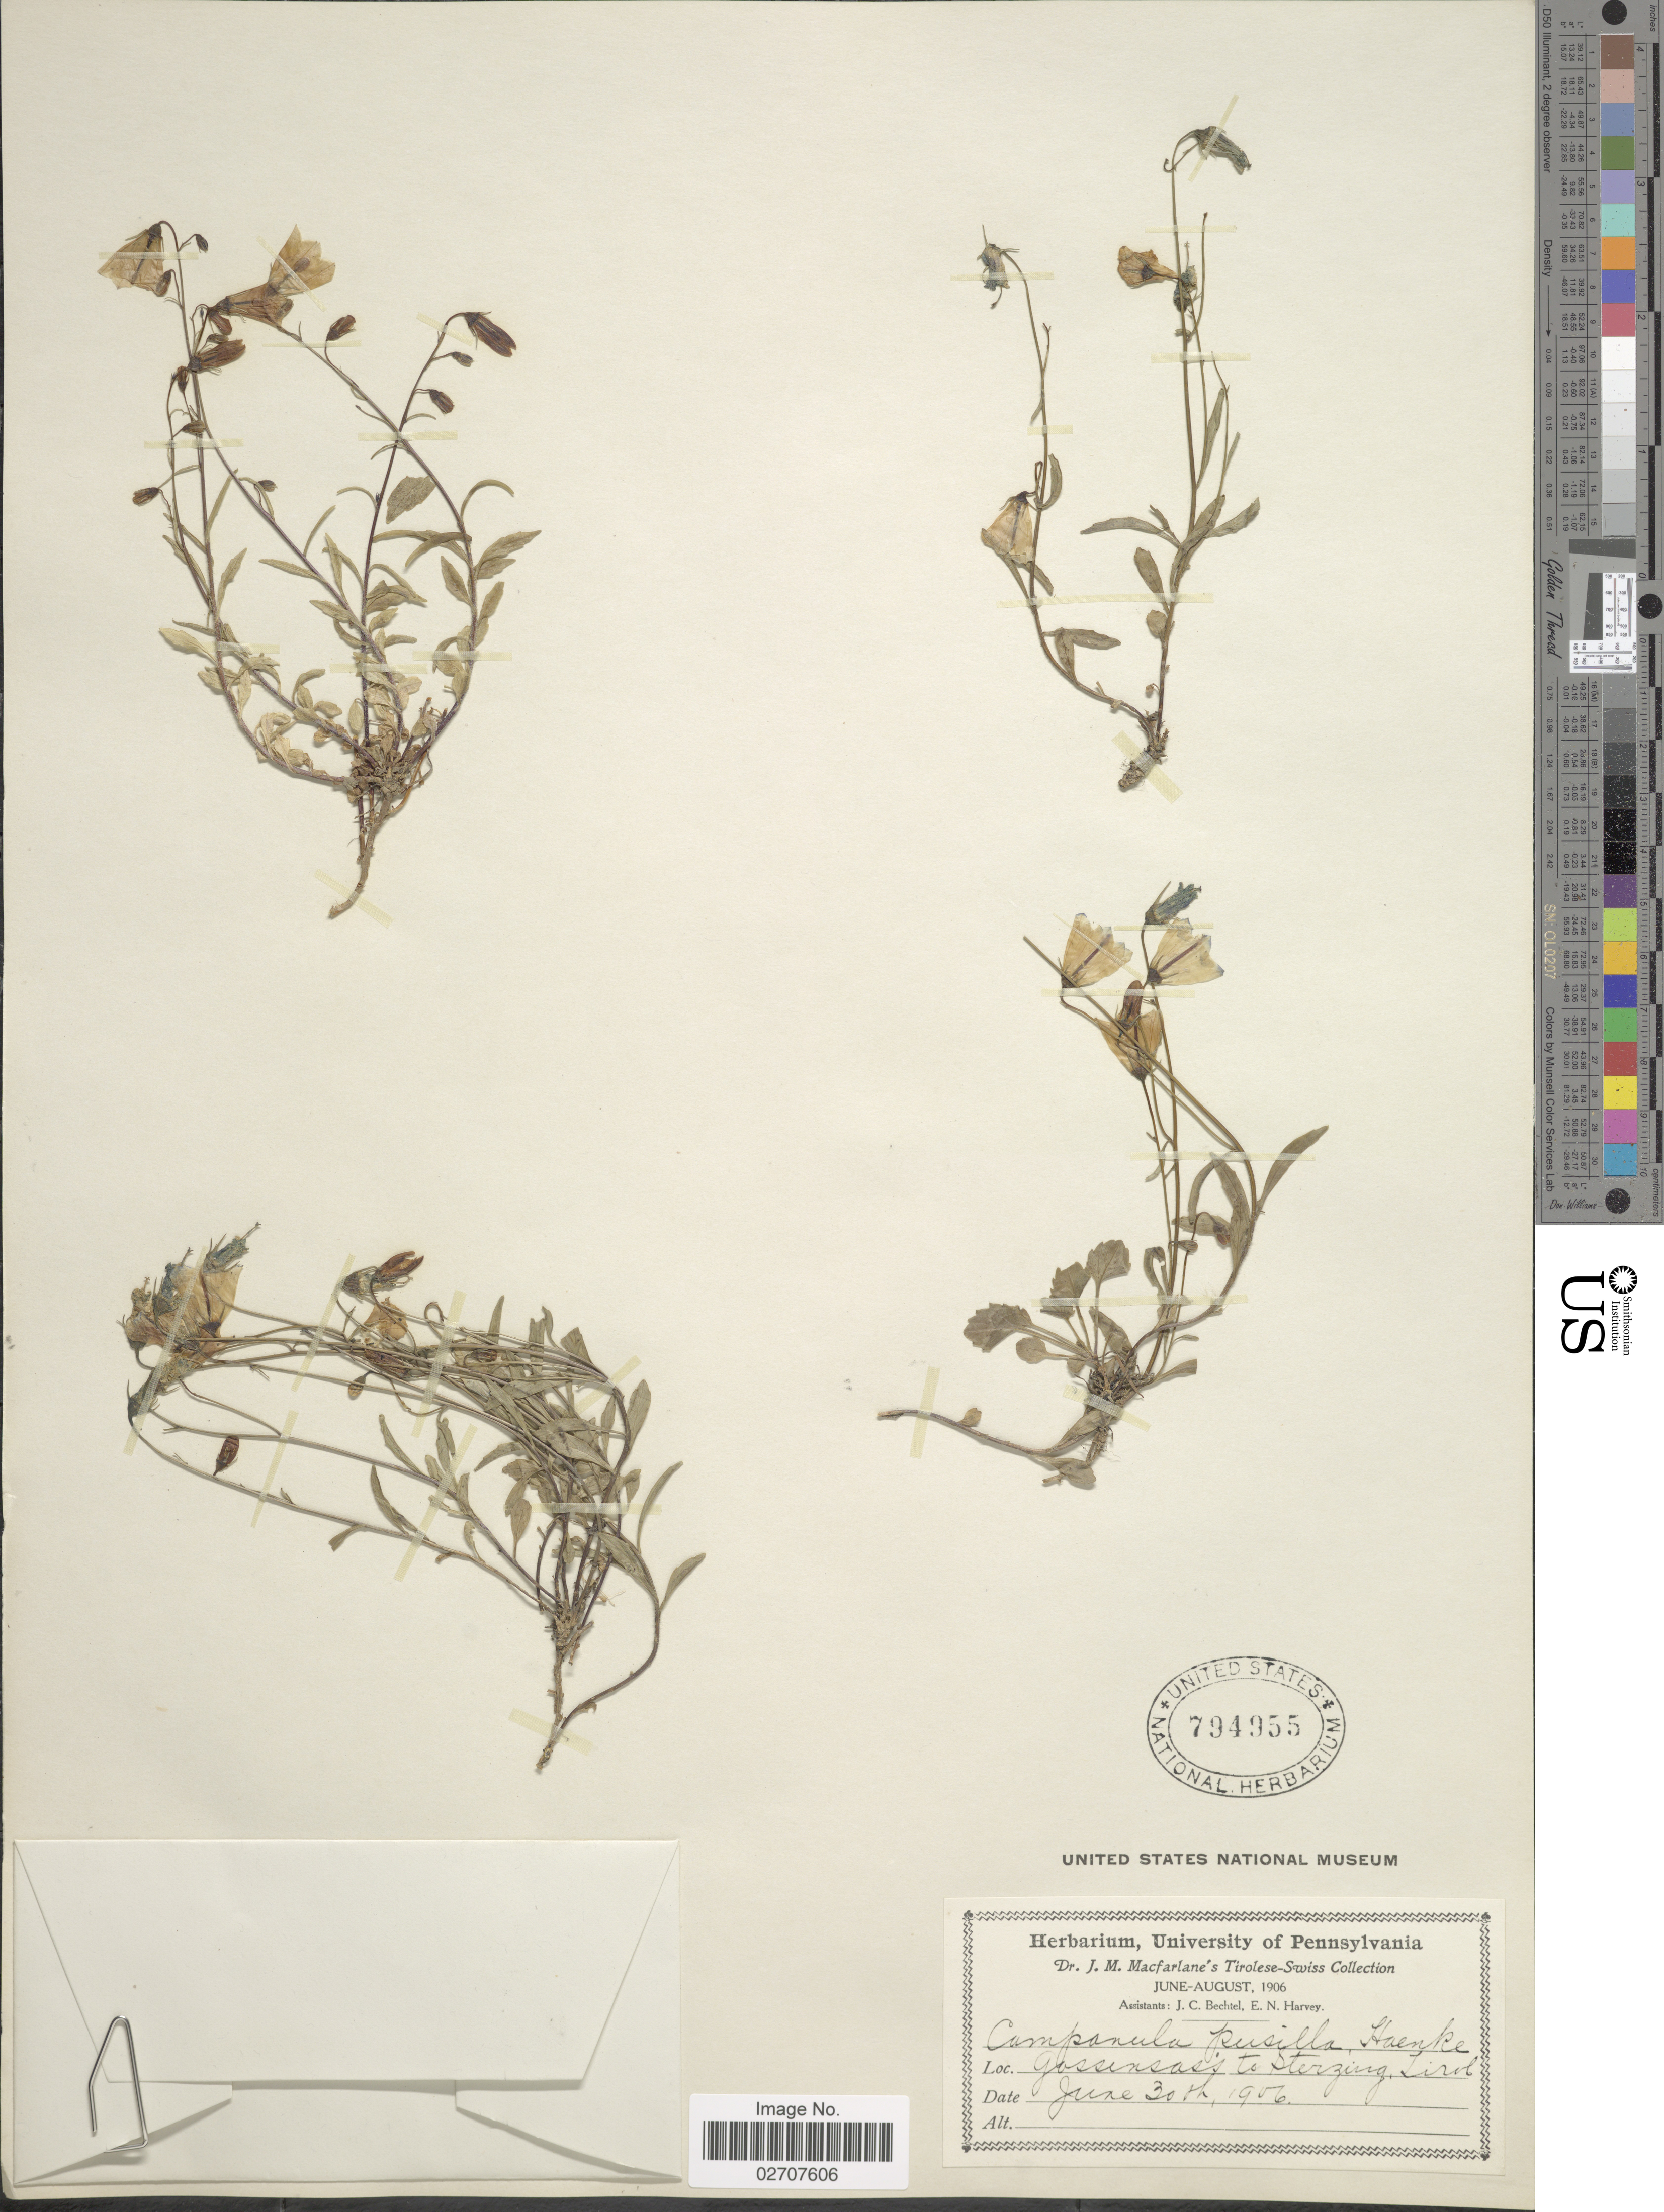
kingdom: Plantae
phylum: Tracheophyta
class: Magnoliopsida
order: Asterales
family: Campanulaceae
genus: Campanula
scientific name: Campanula cochleariifolia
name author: Lam.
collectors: J. Macfarlane, J. Bechtel & E. Harvey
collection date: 1906-06-30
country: Italy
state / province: Trentino-Alto Adige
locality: Gossensass to Sterzing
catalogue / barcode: US 794955